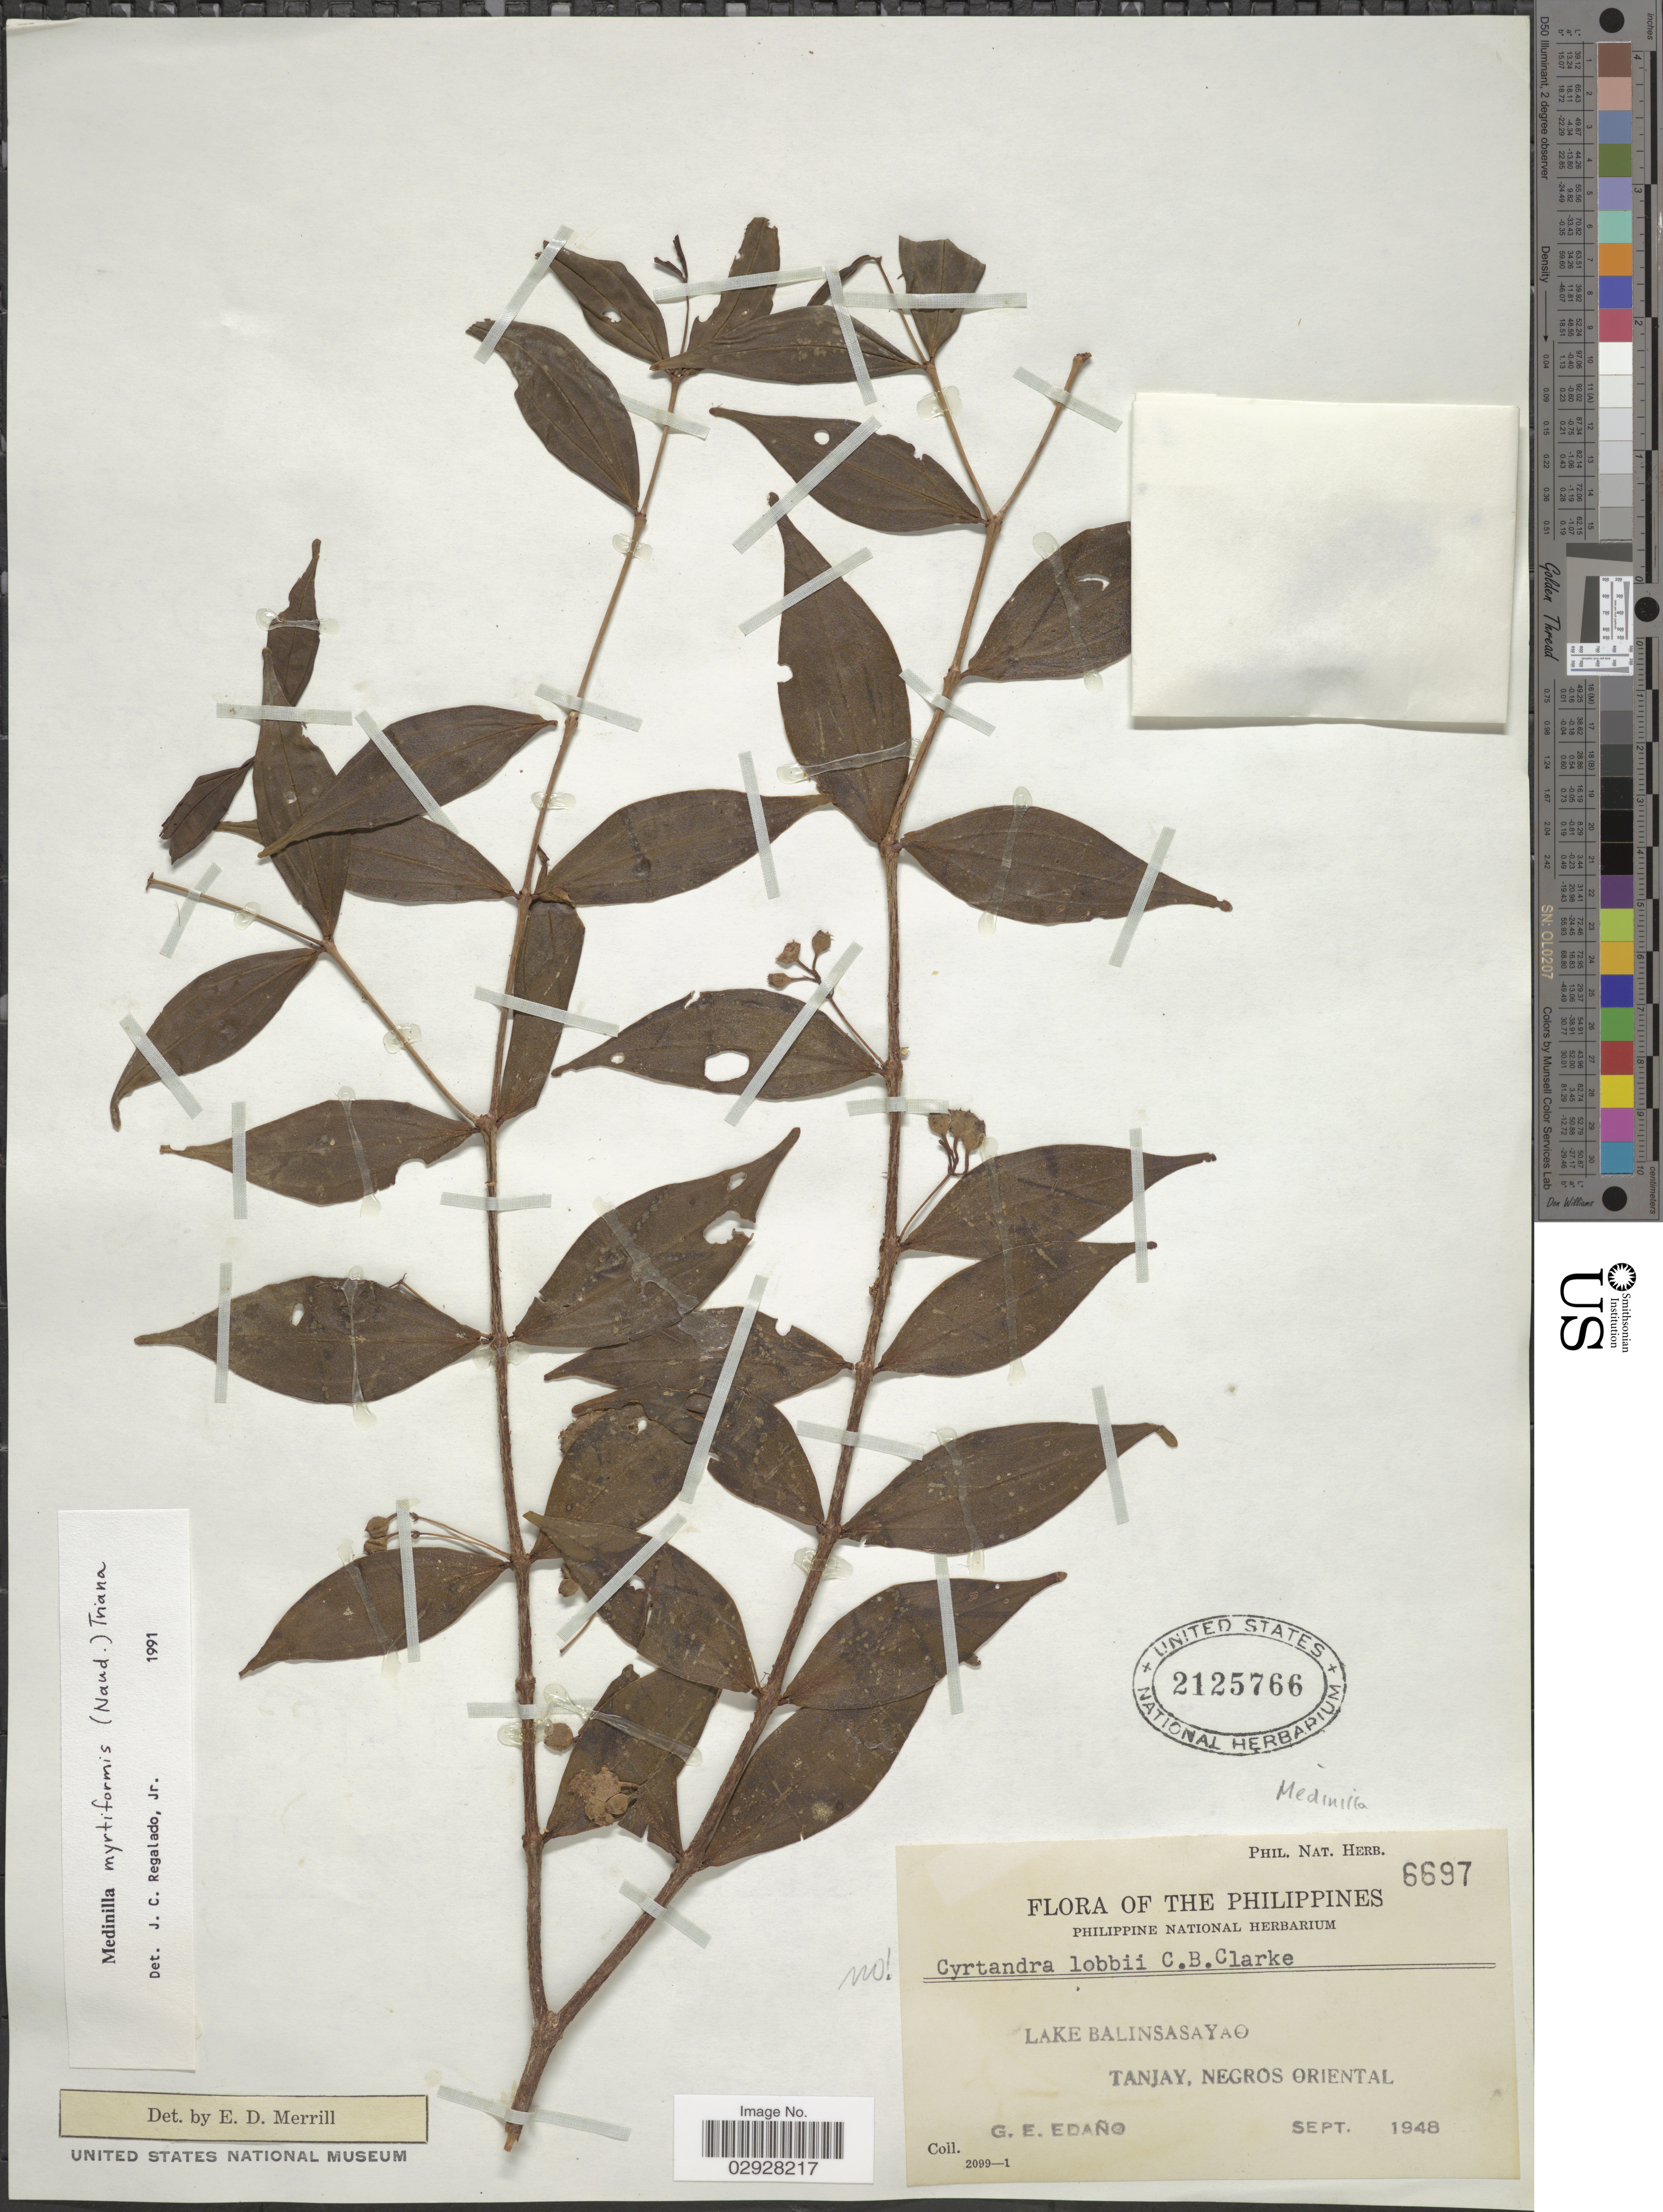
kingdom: Plantae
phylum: Tracheophyta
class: Magnoliopsida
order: Myrtales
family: Melastomataceae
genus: Medinilla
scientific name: Medinilla myrtiformis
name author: (Naudin) Triana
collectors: G. E. Edaño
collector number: Phil.Nat.Herb. 6697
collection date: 1948-09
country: Philippines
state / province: Central Visayas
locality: Lake Balinsasayao, Tanjay, Negros Oriental.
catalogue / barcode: US 2125766